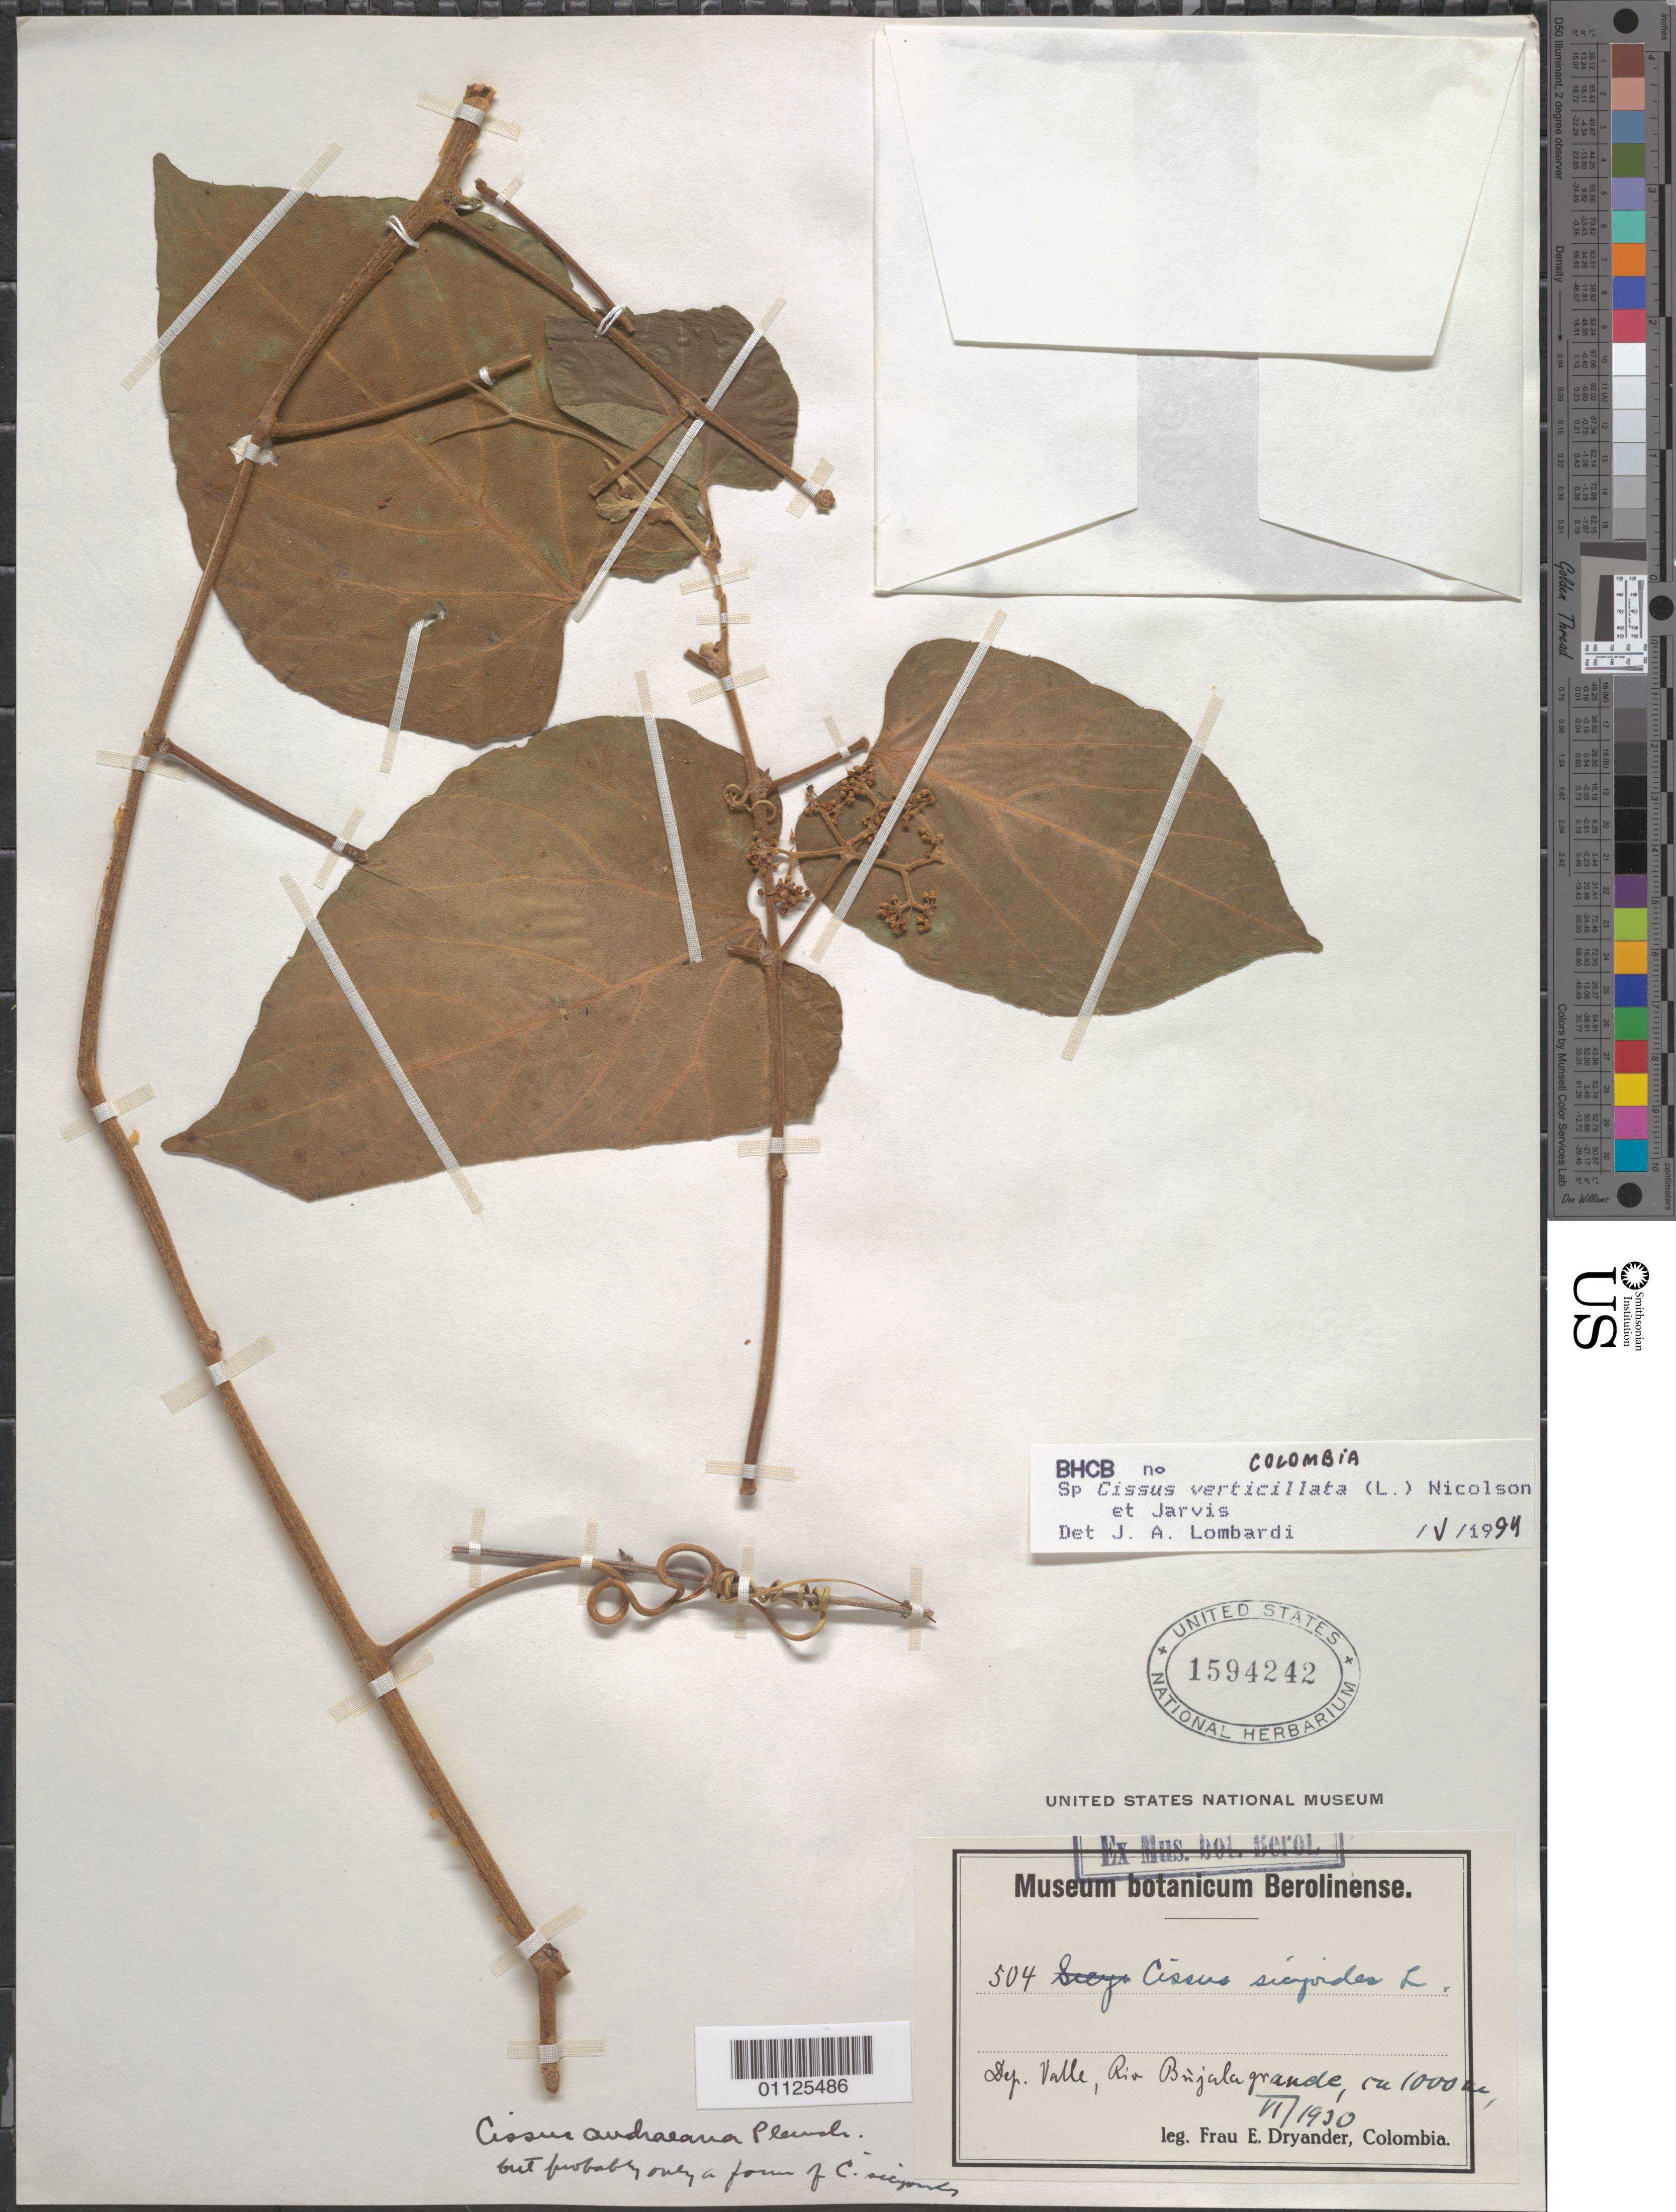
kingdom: Plantae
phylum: Tracheophyta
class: Magnoliopsida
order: Vitales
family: Vitaceae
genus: Cissus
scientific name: Cissus verticillata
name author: (L.) Nicolson & C.E. Jarvis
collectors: E. I. Dryander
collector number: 504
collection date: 1930-06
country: Colombia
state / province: Antioquia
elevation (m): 1000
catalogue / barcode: US 1594242